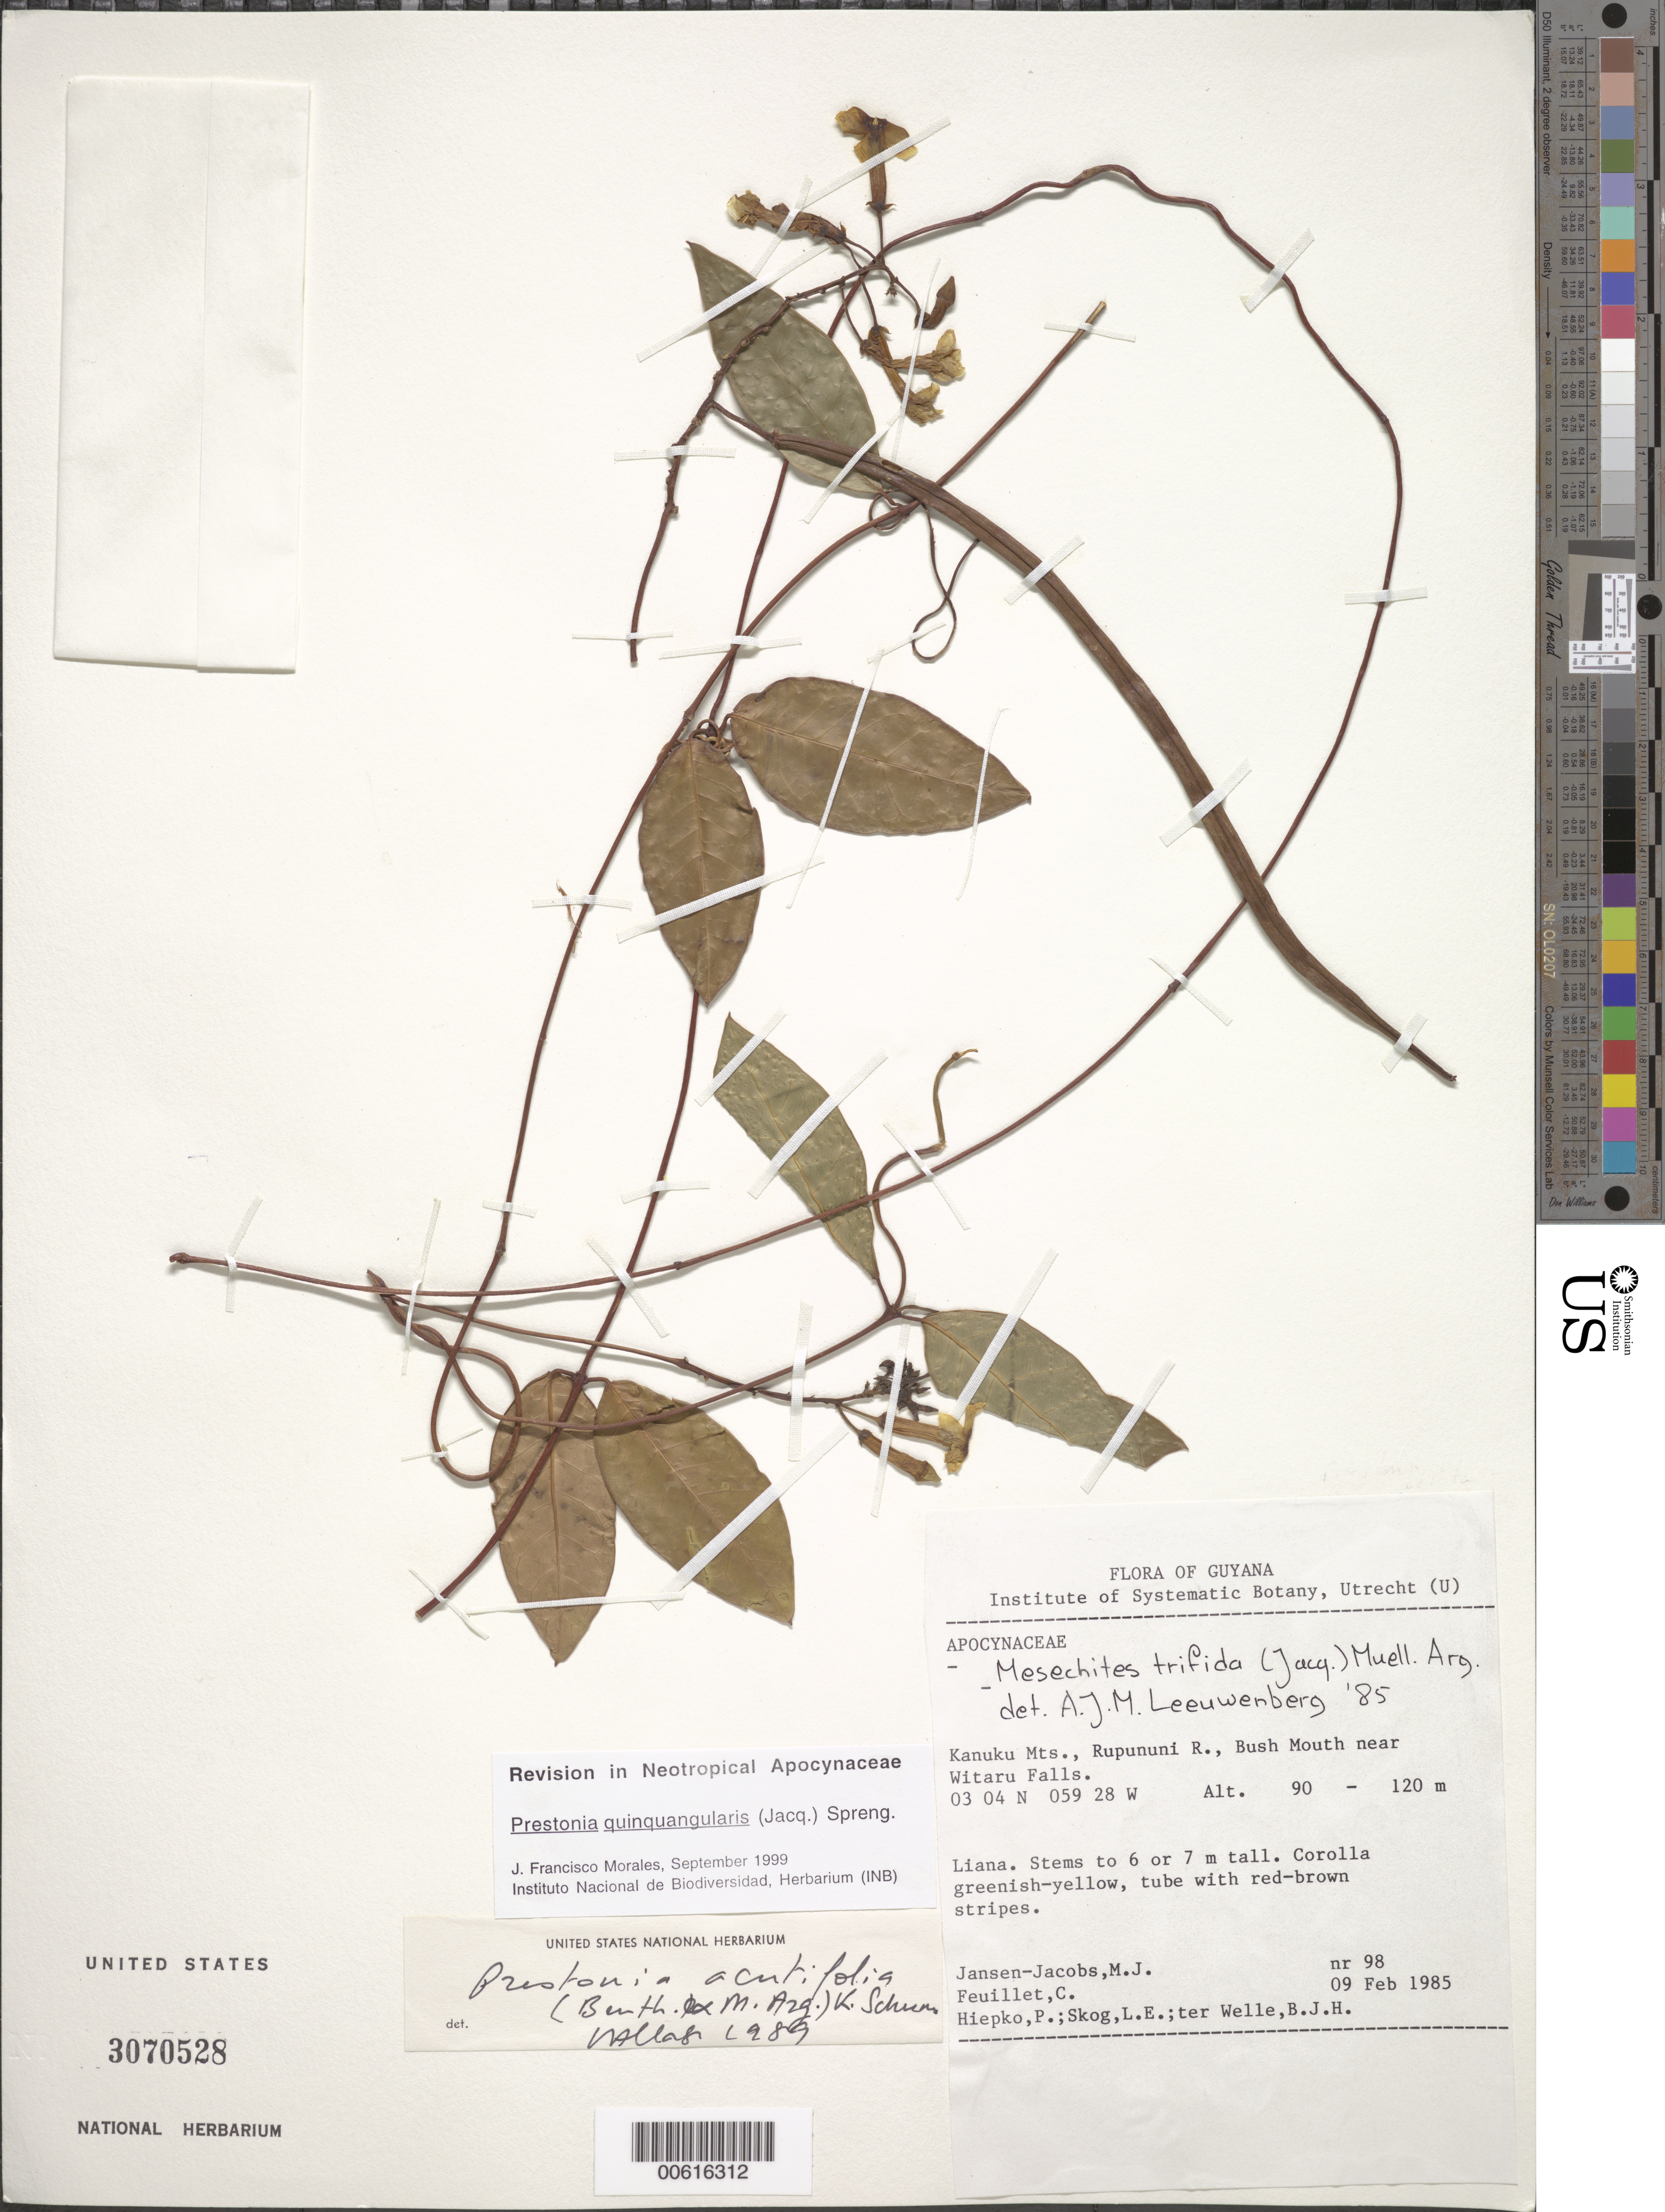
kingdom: Plantae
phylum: Tracheophyta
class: Magnoliopsida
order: Gentianales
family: Apocynaceae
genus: Prestonia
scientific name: Prestonia quinquangularis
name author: (Jacq.) Spreng.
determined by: Morales, J. F.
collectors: M. J. Jansen-Jacobs, C. Feuillet, P. H. Hiepko, L. E. Skog & B. Welle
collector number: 98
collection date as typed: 9-Feb-85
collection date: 1985-02-09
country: Guyana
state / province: U. Takutu-U. Essequibo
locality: Kanuku Mts., Rupununi R., Bush Mouth near Witaru Falls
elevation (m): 90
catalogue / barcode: US 3070528